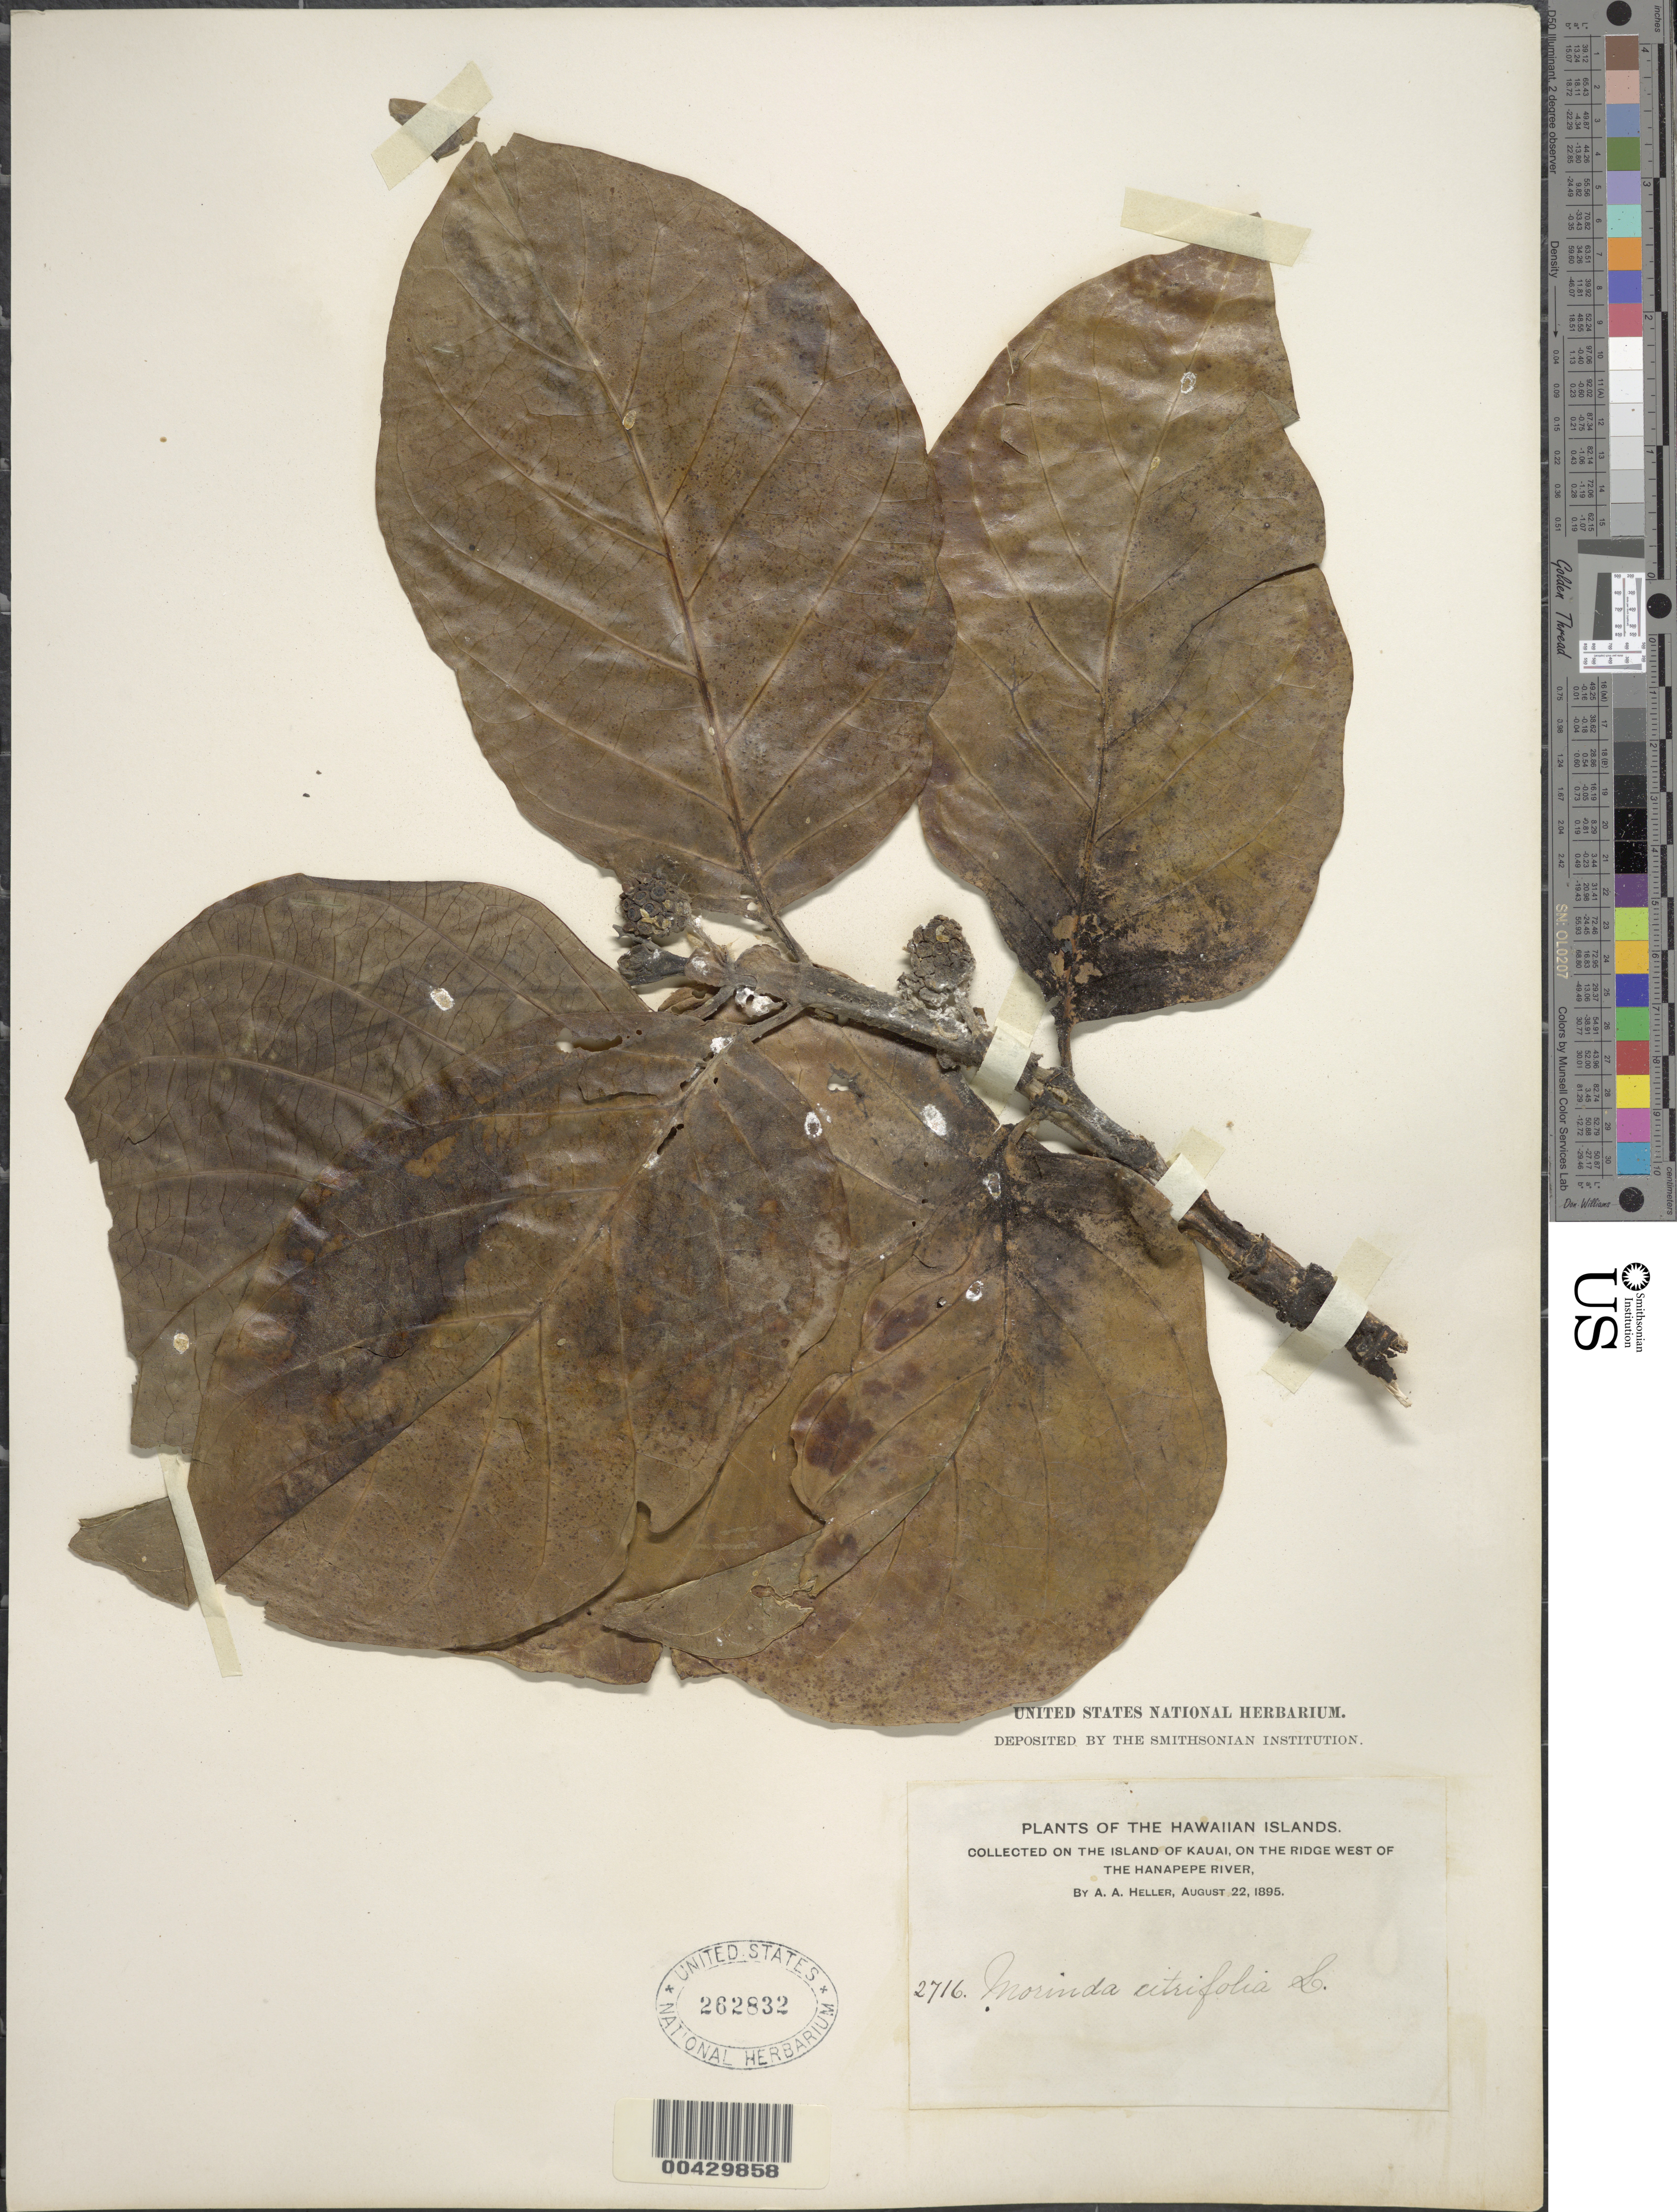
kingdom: Plantae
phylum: Tracheophyta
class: Magnoliopsida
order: Gentianales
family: Rubiaceae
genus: Morinda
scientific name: Morinda citrifolia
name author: L.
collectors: A. A. Heller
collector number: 2716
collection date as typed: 22 Aug 1895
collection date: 1895-08-22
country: United States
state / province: Hawaii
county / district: Kauai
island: Kaua'i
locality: Ridge W of the Hananapepe River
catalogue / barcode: US 262832